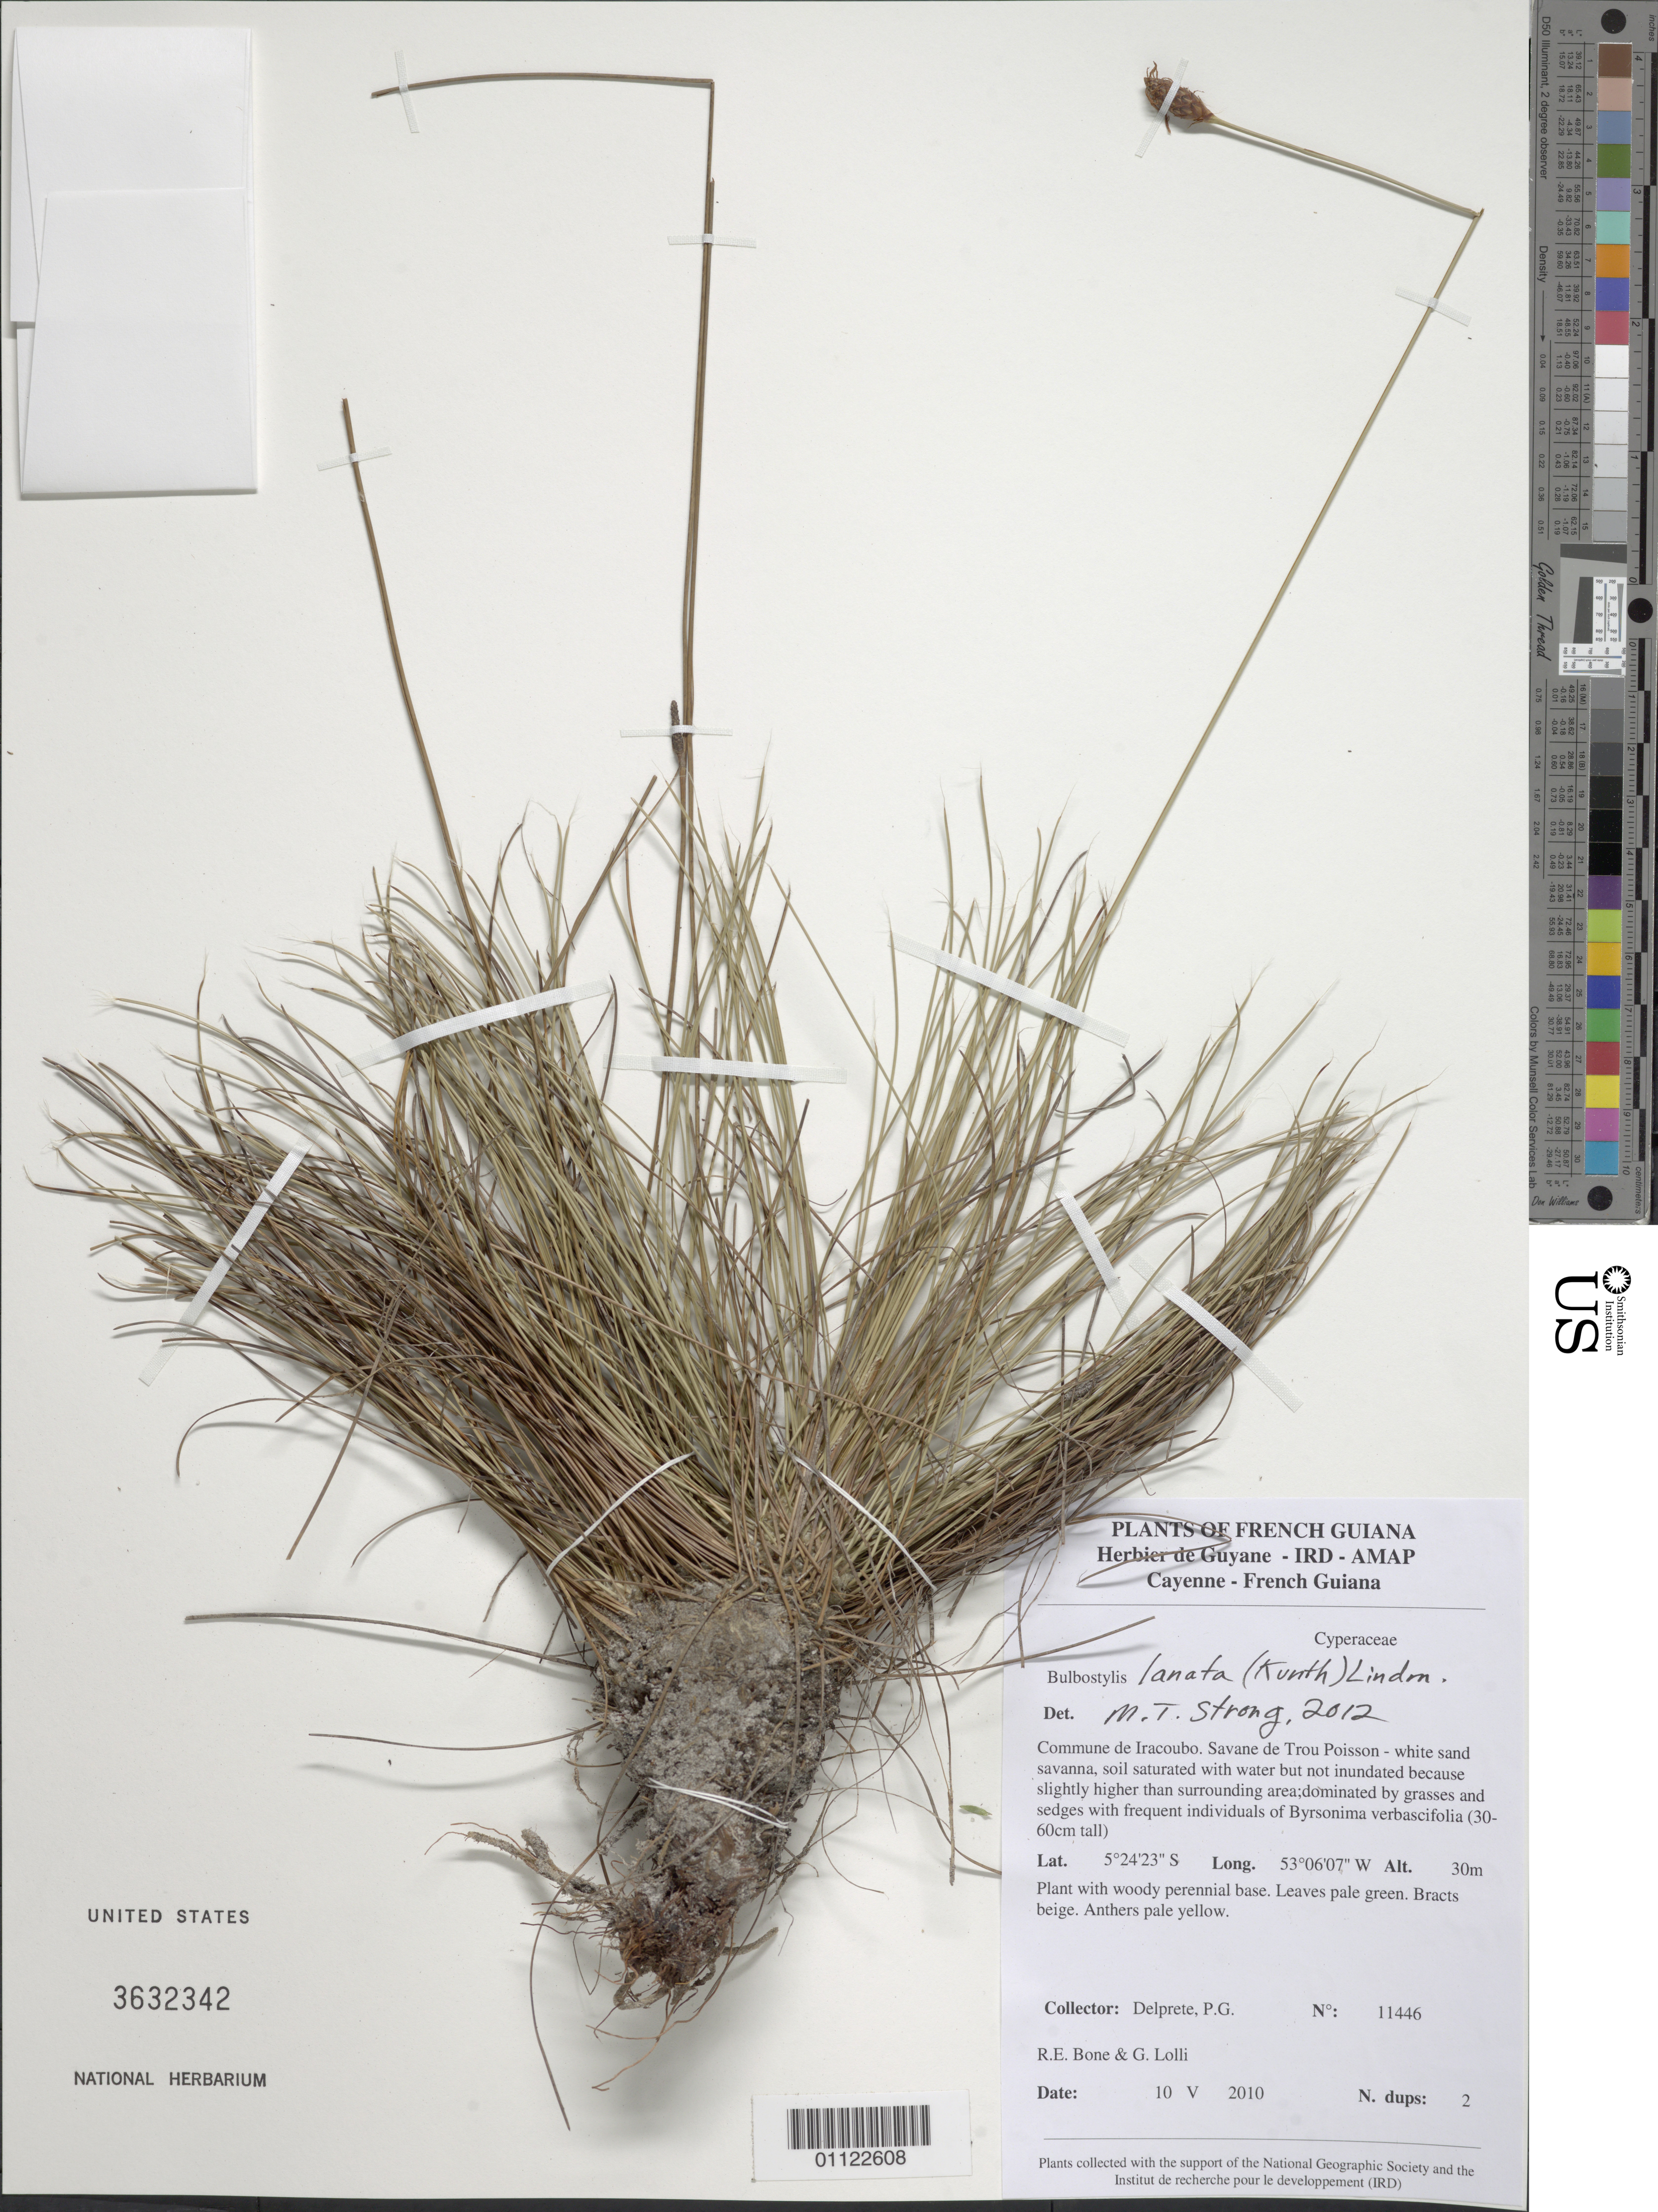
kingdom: Plantae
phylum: Tracheophyta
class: Liliopsida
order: Poales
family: Cyperaceae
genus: Bulbostylis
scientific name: Bulbostylis lanata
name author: (Kunth) Lindm.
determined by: Strong, M. T., (US), Smithsonian Institution - National Museum of Natural History (UNITED STATES)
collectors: P. G. Delprete, R. Bone & G. Lolli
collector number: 11446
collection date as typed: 10-May-10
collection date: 1910-05-10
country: French Guiana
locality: Commune de Iracoubo. Savane de Trou Poisson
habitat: White sand savanna, soil saturated with water but not inundated bc slightly higher than surroudning area; dominated by grasses and sedges with frequen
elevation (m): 30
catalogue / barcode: US 3632324